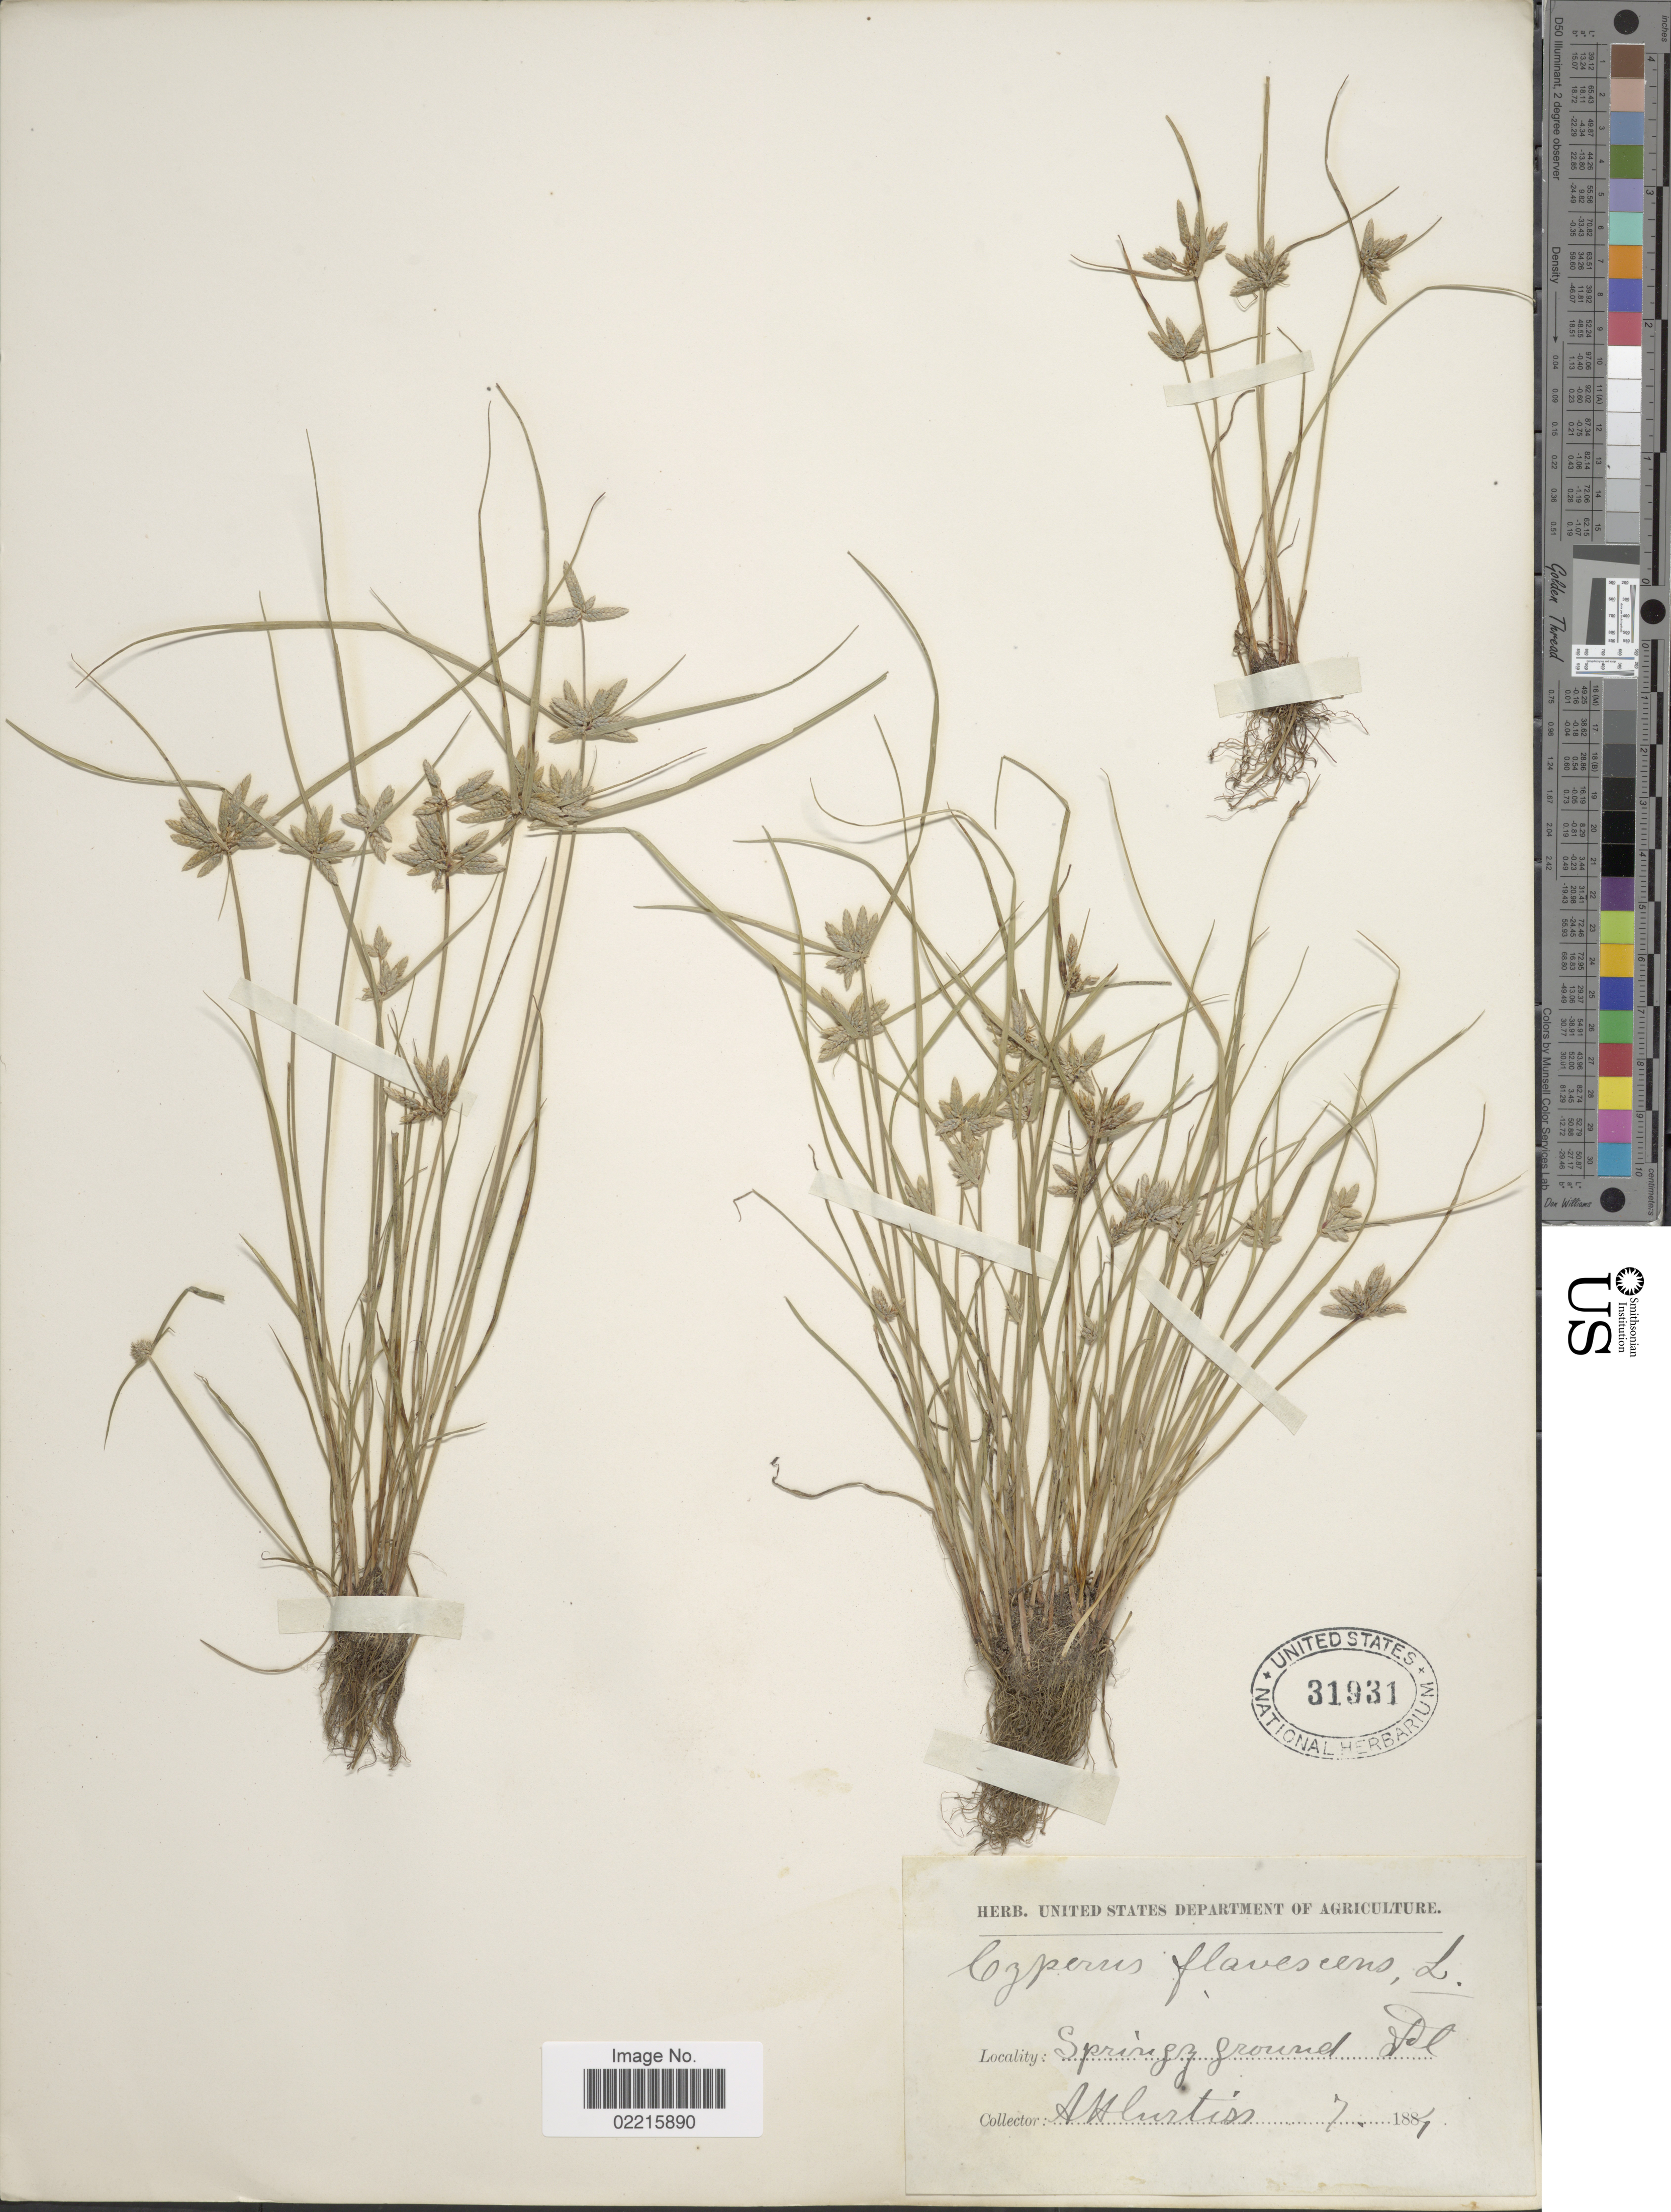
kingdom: Plantae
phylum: Tracheophyta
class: Liliopsida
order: Poales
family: Cyperaceae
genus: Cyperus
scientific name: Cyperus flavescens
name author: L.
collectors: A. H. Curtiss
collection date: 1884-07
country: United States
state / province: Florida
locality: Springy ground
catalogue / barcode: US 31931